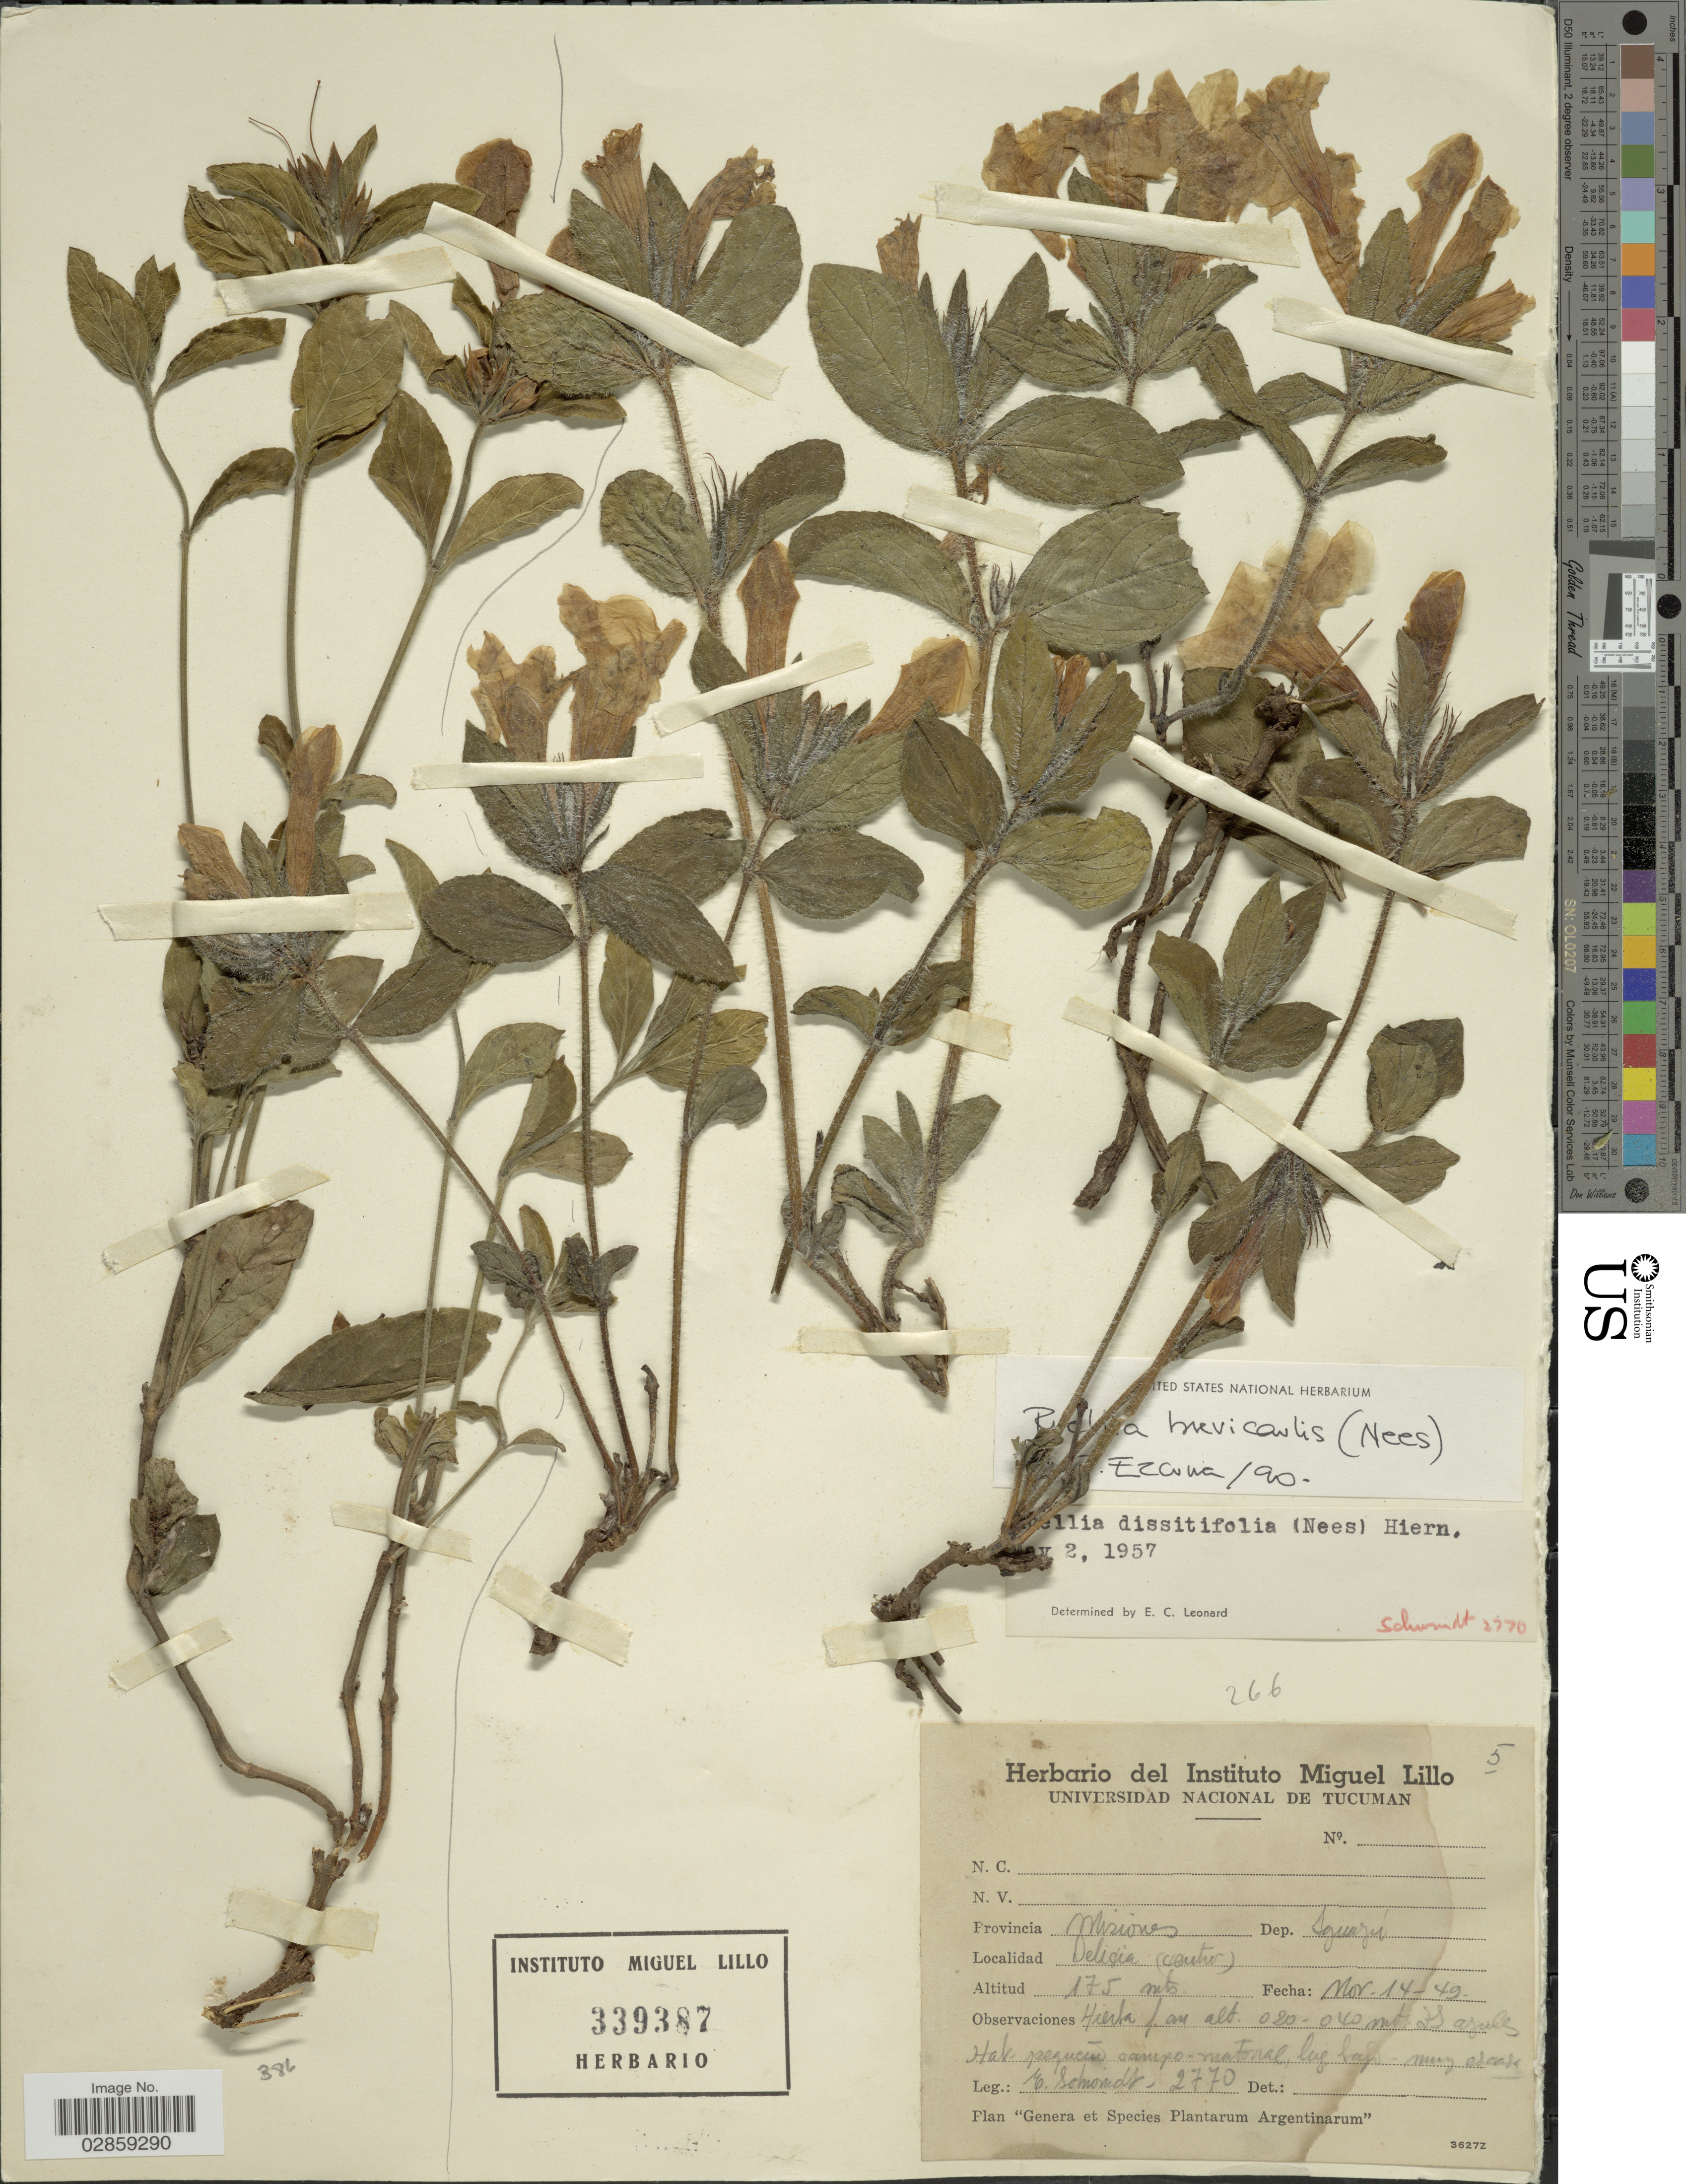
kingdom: Plantae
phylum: Tracheophyta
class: Magnoliopsida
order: Lamiales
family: Acanthaceae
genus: Ruellia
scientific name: Ruellia brevicaulis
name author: Baker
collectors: E. Schmidt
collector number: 2770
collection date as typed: Transcribed d/m/y: 14/11/49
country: Argentina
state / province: Misiones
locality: Dep. Iguazú, Delicia (centre).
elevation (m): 175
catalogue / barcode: US 339387